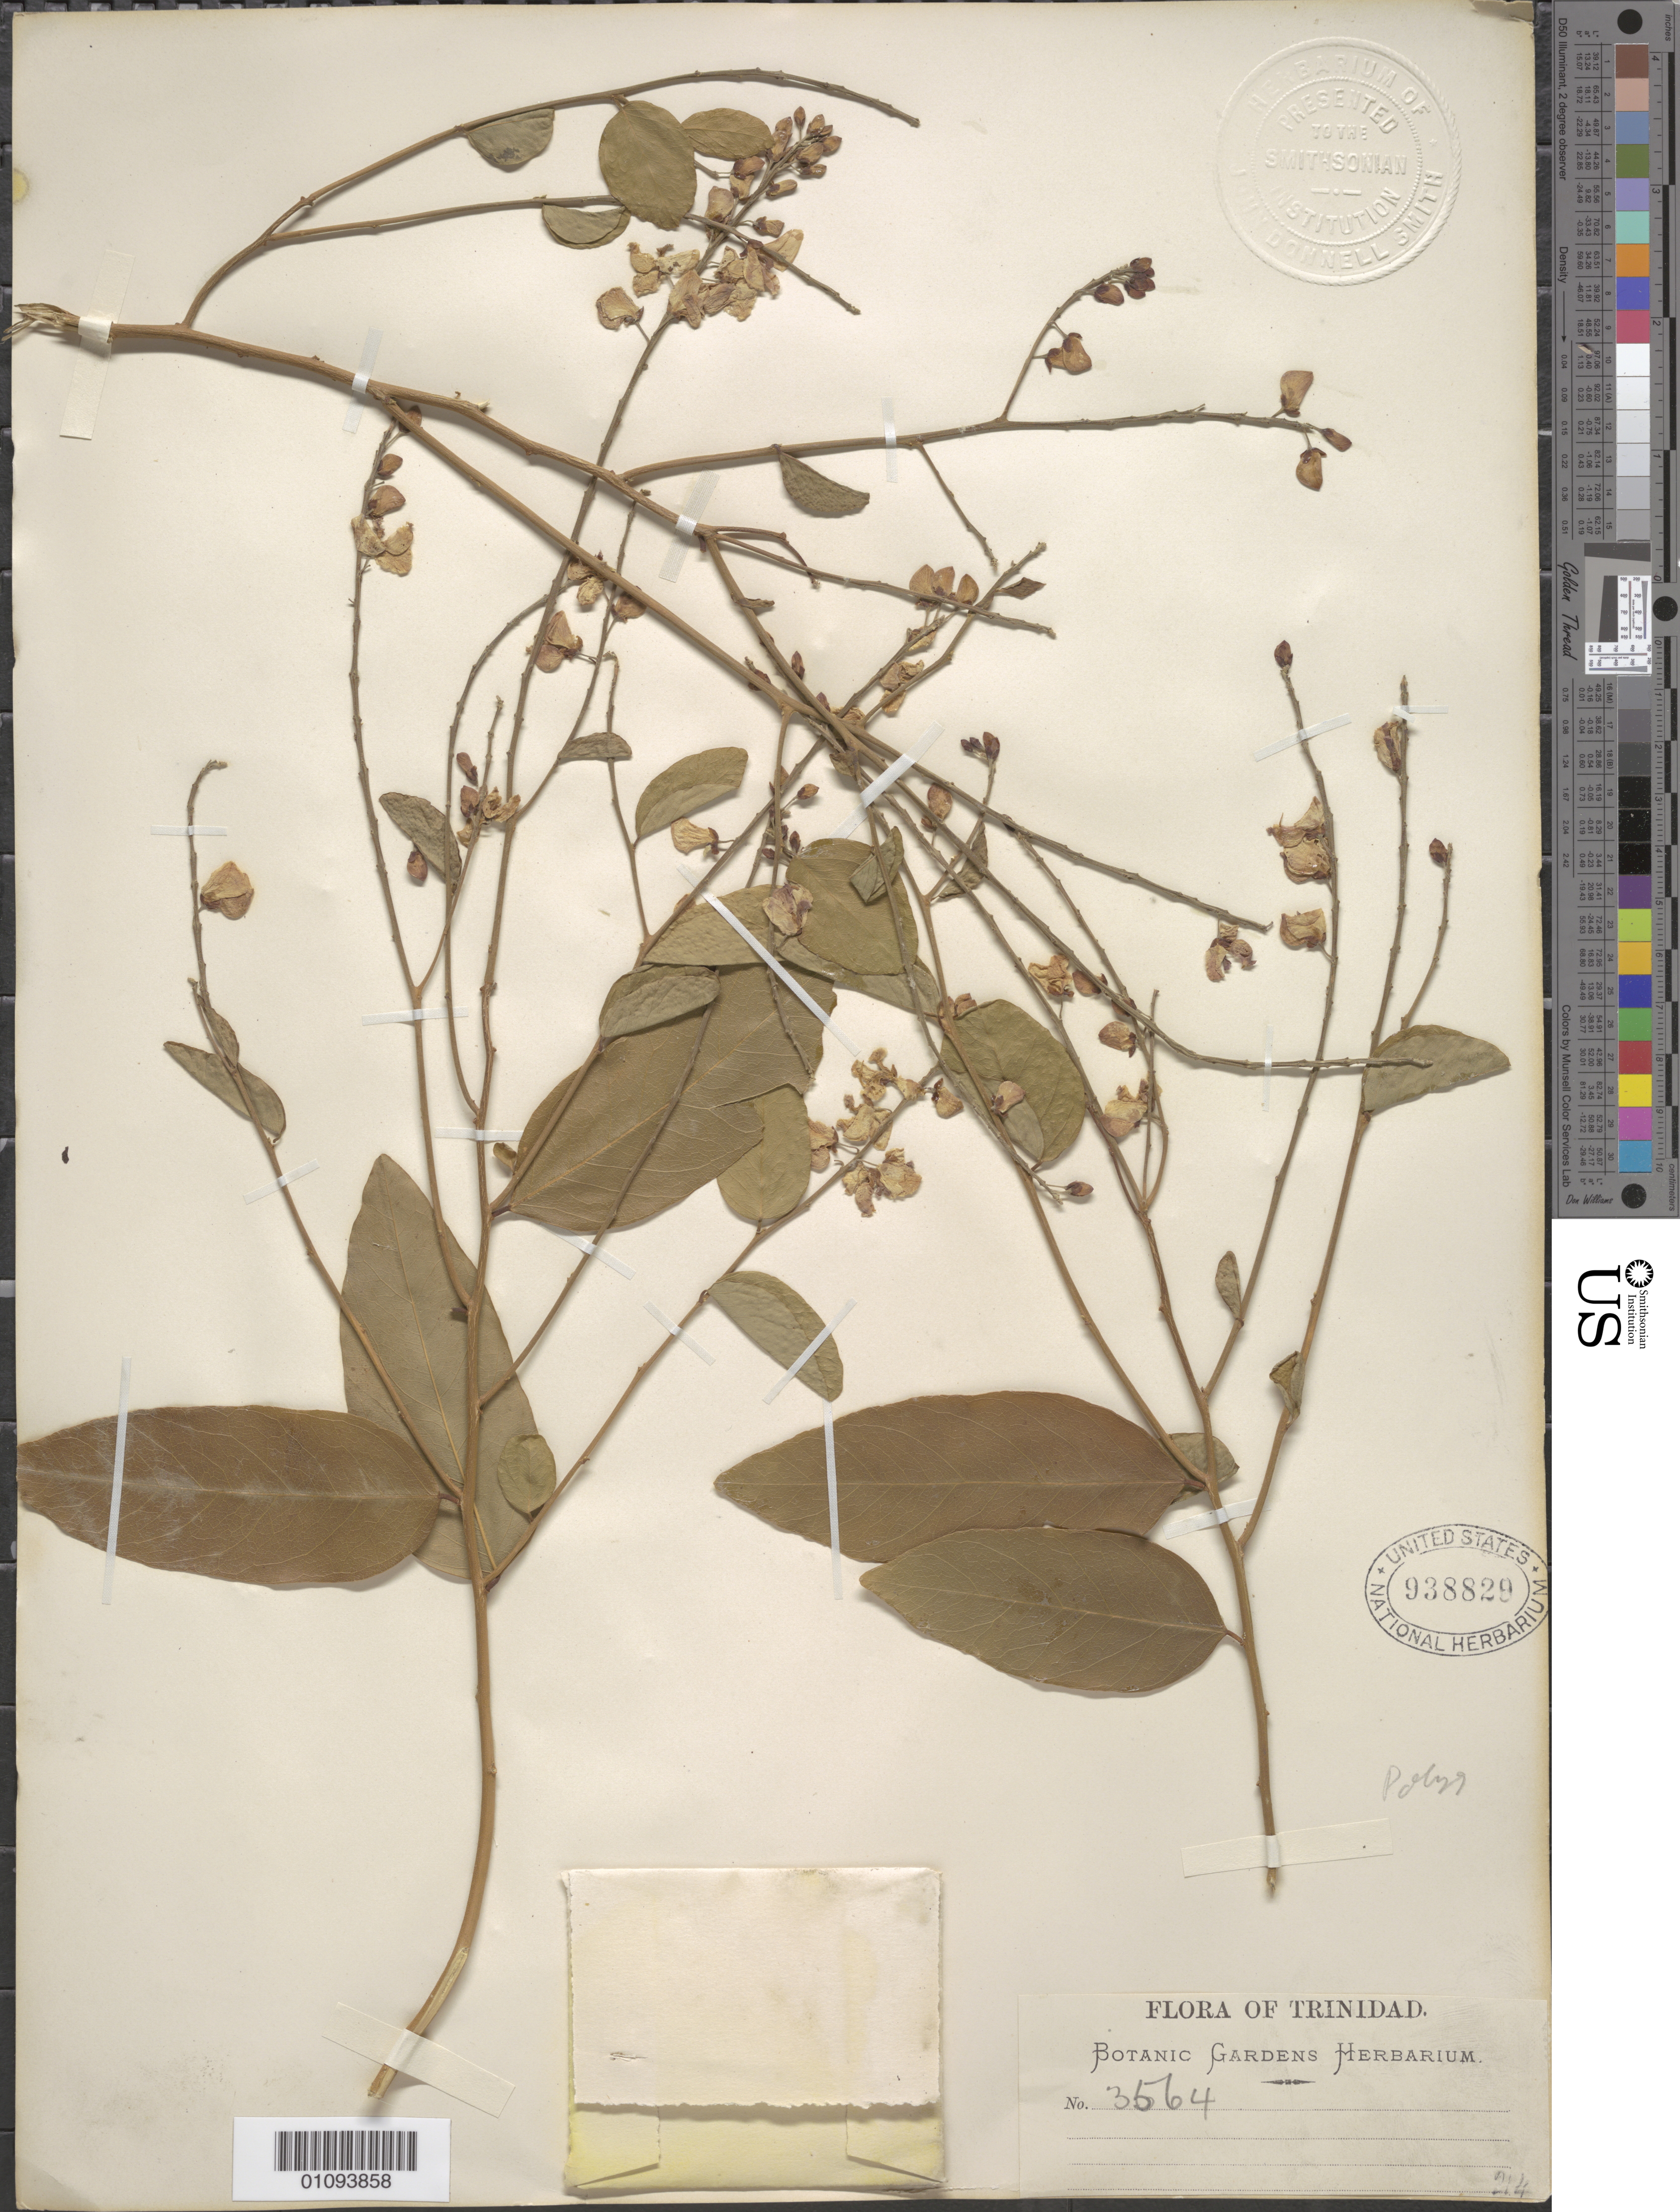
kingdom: Plantae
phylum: Tracheophyta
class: Magnoliopsida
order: Fabales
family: Polygalaceae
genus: Securidaca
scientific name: Securidaca diversifolia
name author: (L.) S.F. Blake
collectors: Botanic Gardens Herbarium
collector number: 3564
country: Trinidad and Tobago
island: Trinidad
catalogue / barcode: US 938829